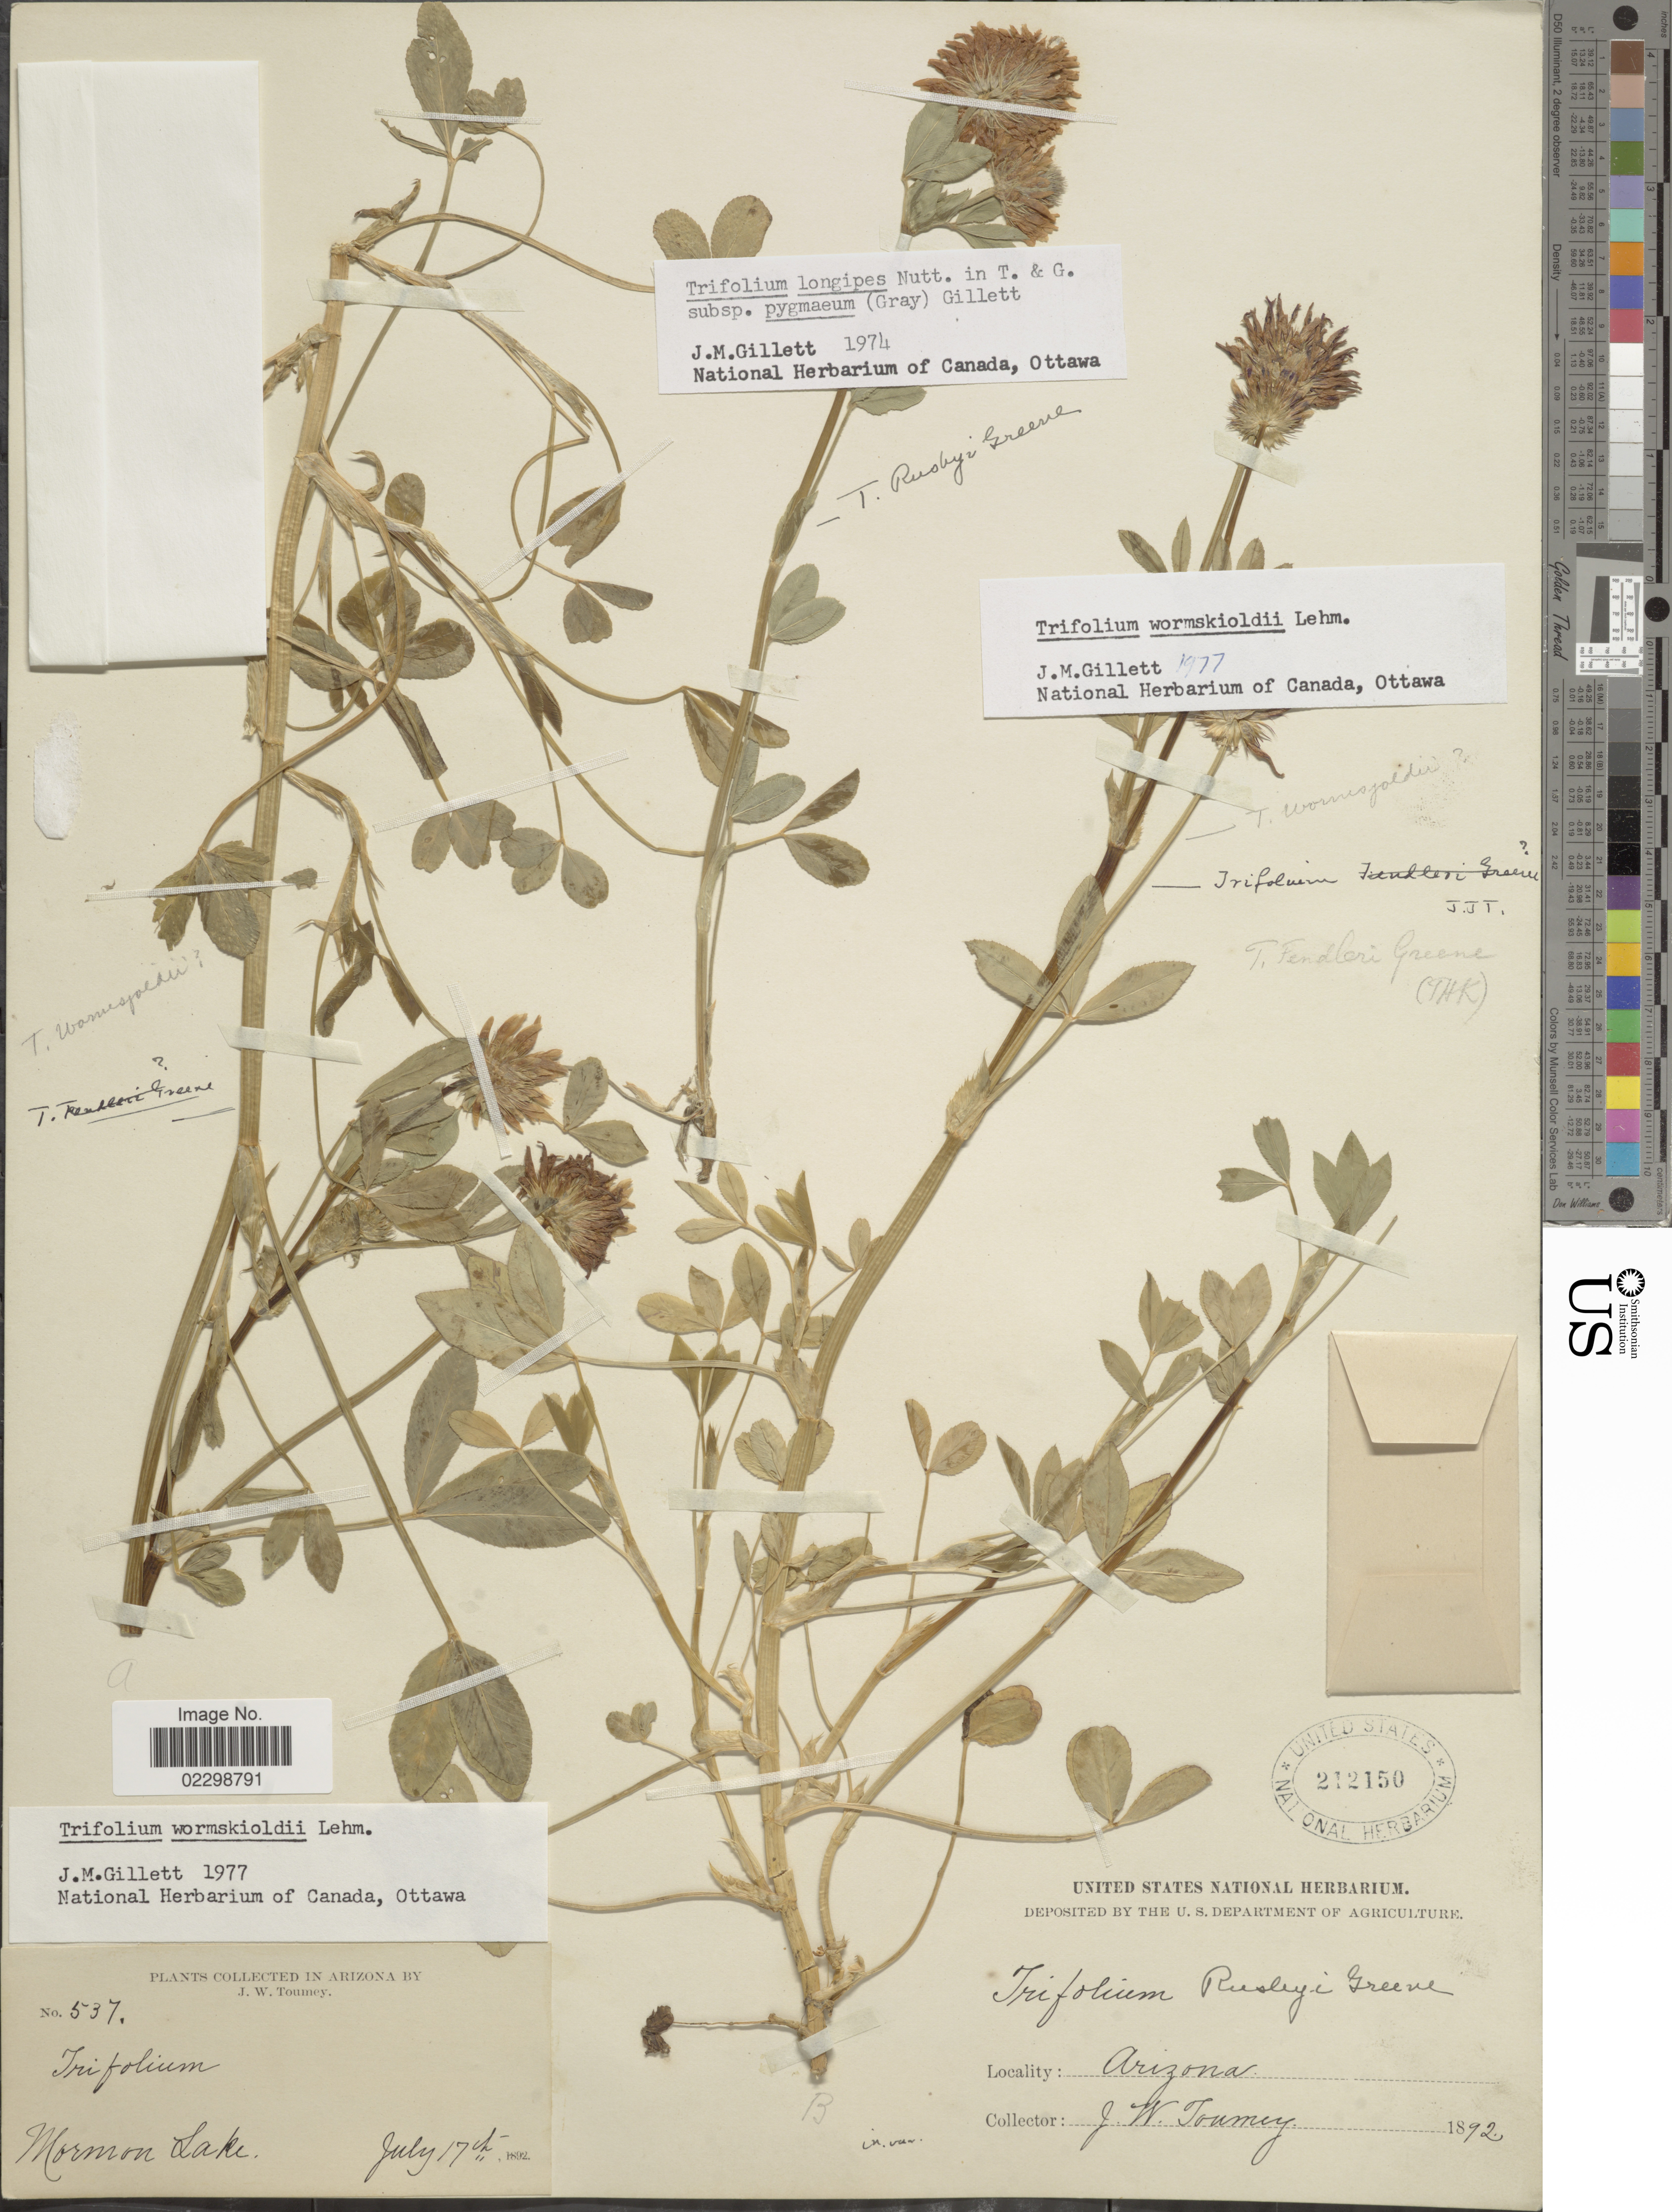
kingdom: Plantae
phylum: Tracheophyta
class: Magnoliopsida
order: Fabales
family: Fabaceae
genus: Trifolium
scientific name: Trifolium wormskioldii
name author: Lehm.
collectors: J. W. Toumey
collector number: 537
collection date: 1892-07-17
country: United States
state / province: Arizona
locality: Mormon Lake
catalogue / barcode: US 212150